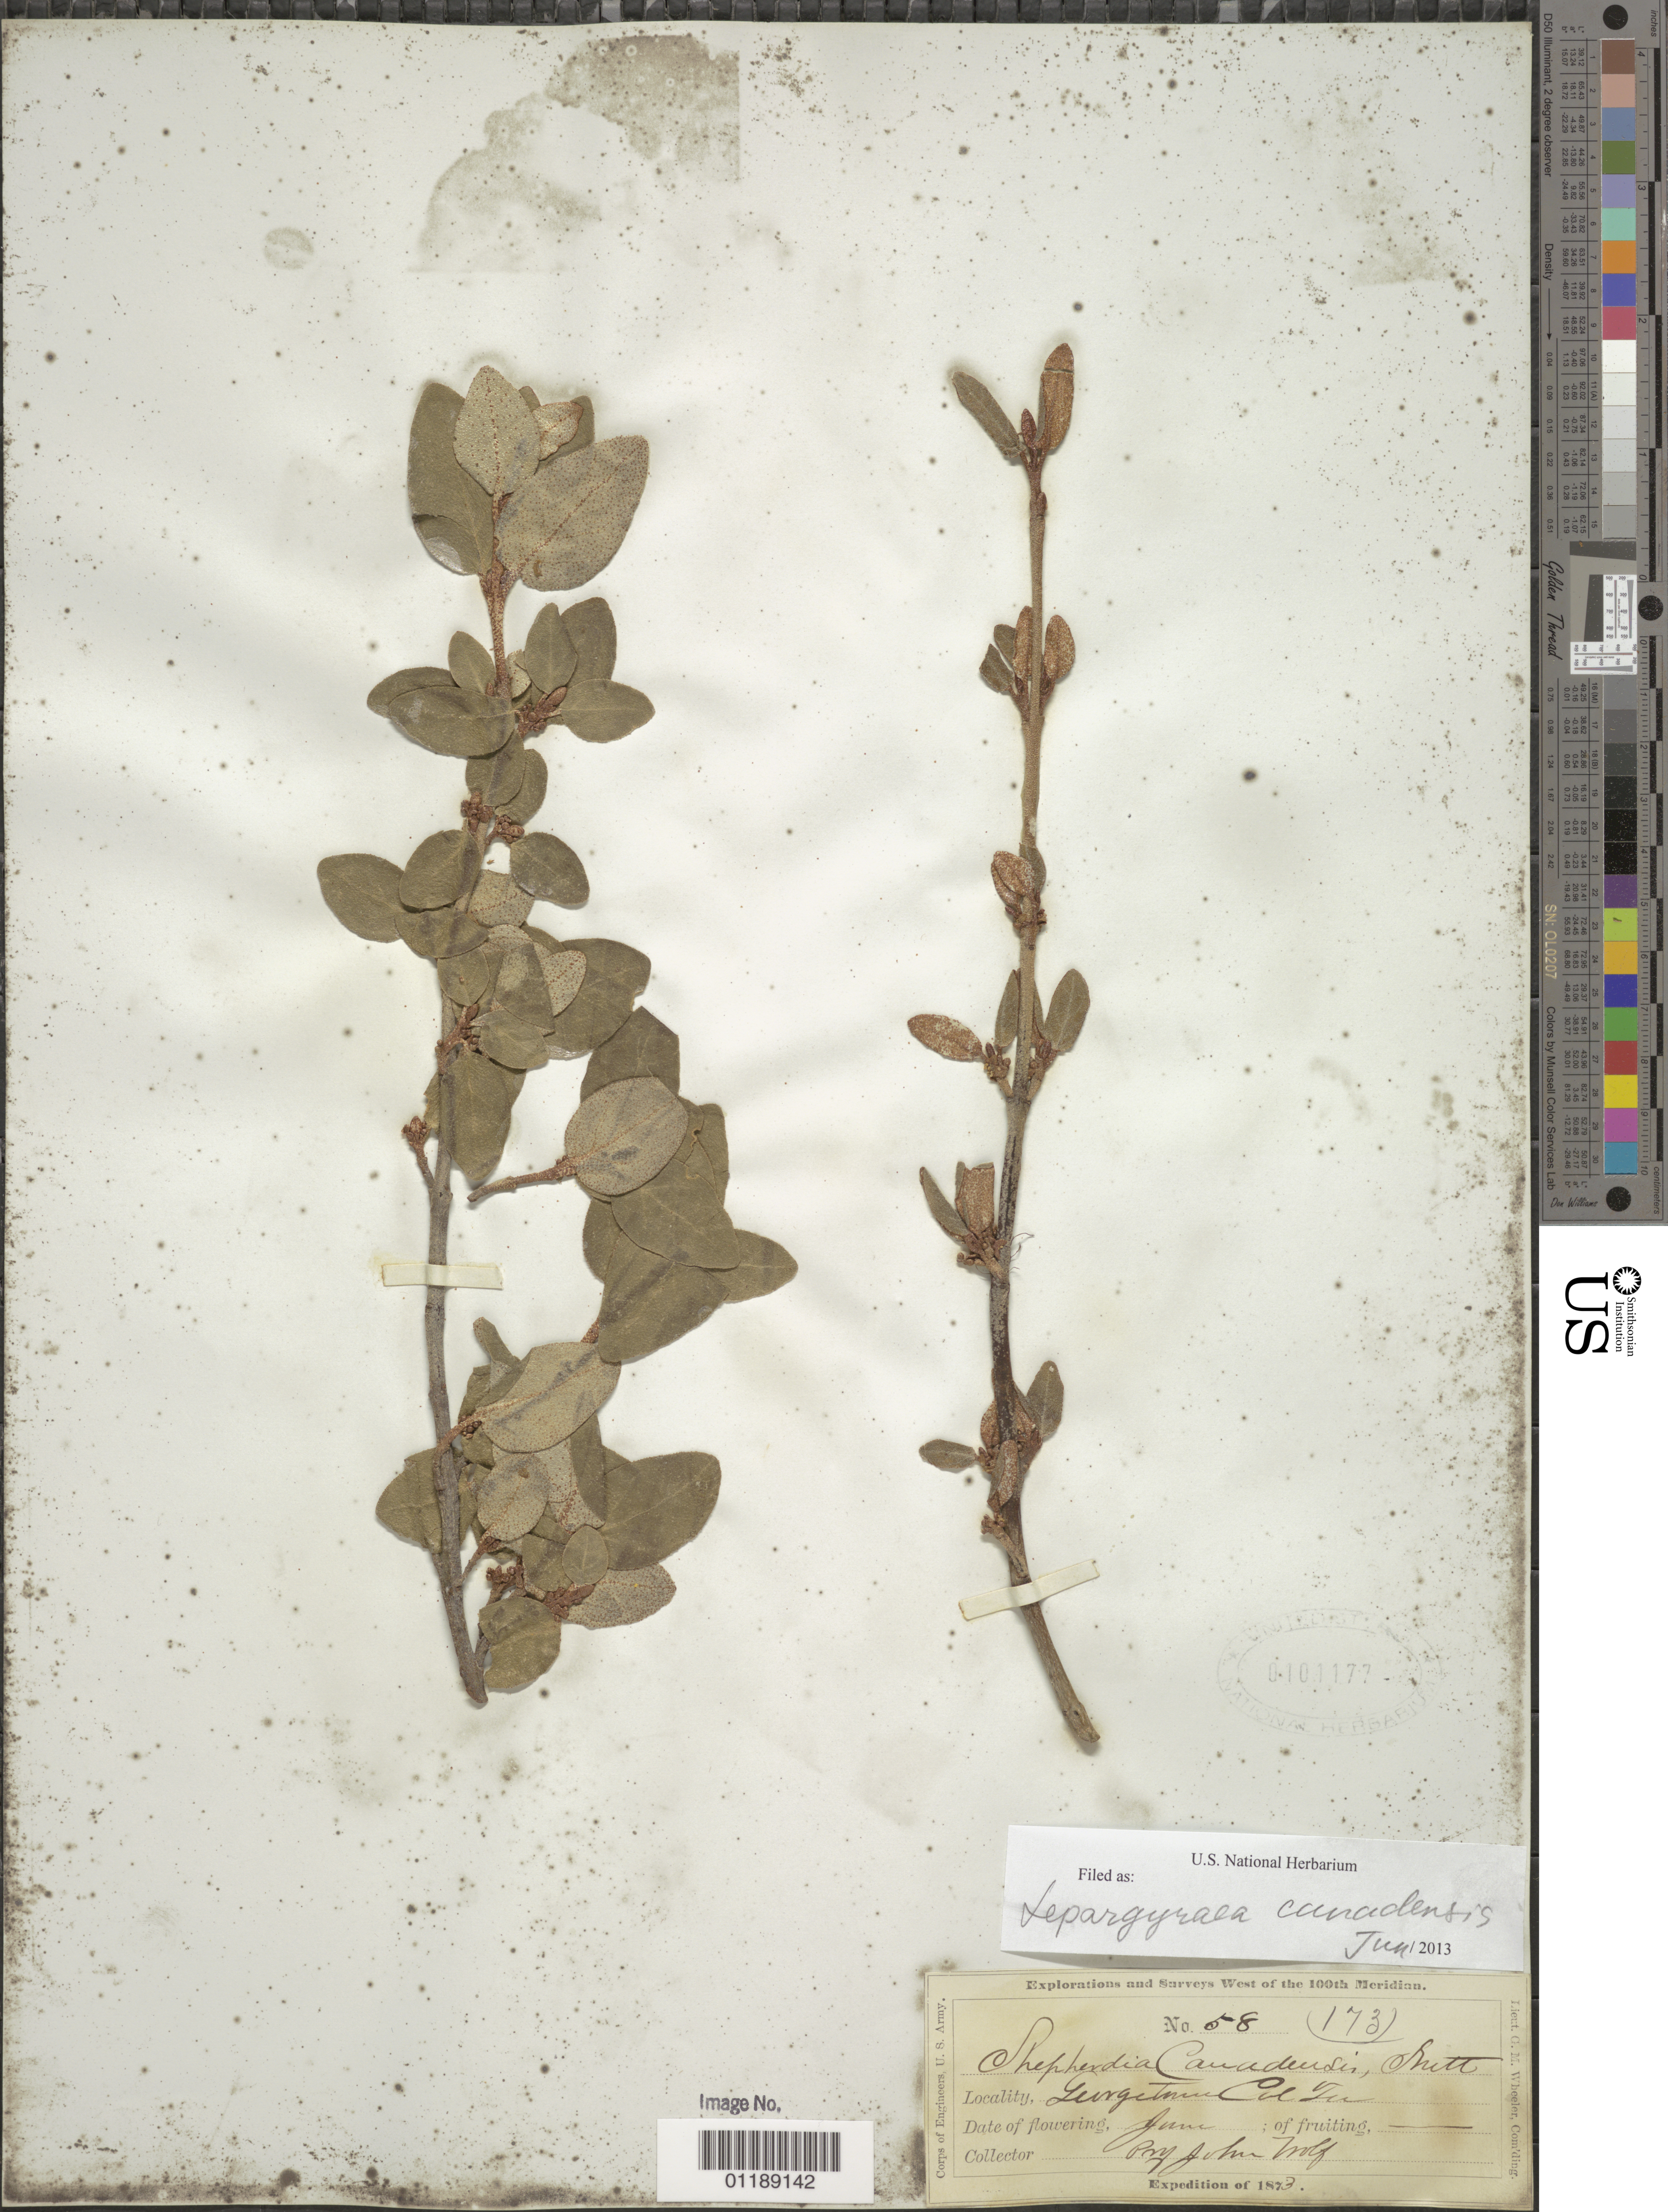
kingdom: Plantae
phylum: Tracheophyta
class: Magnoliopsida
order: Rosales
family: Elaeagnaceae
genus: Shepherdia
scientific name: Shepherdia canadensis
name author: (L.) Nutt.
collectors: J. Wolf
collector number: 58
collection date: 1873-06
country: United States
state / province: Colorado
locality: Georgetown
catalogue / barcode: US 101177